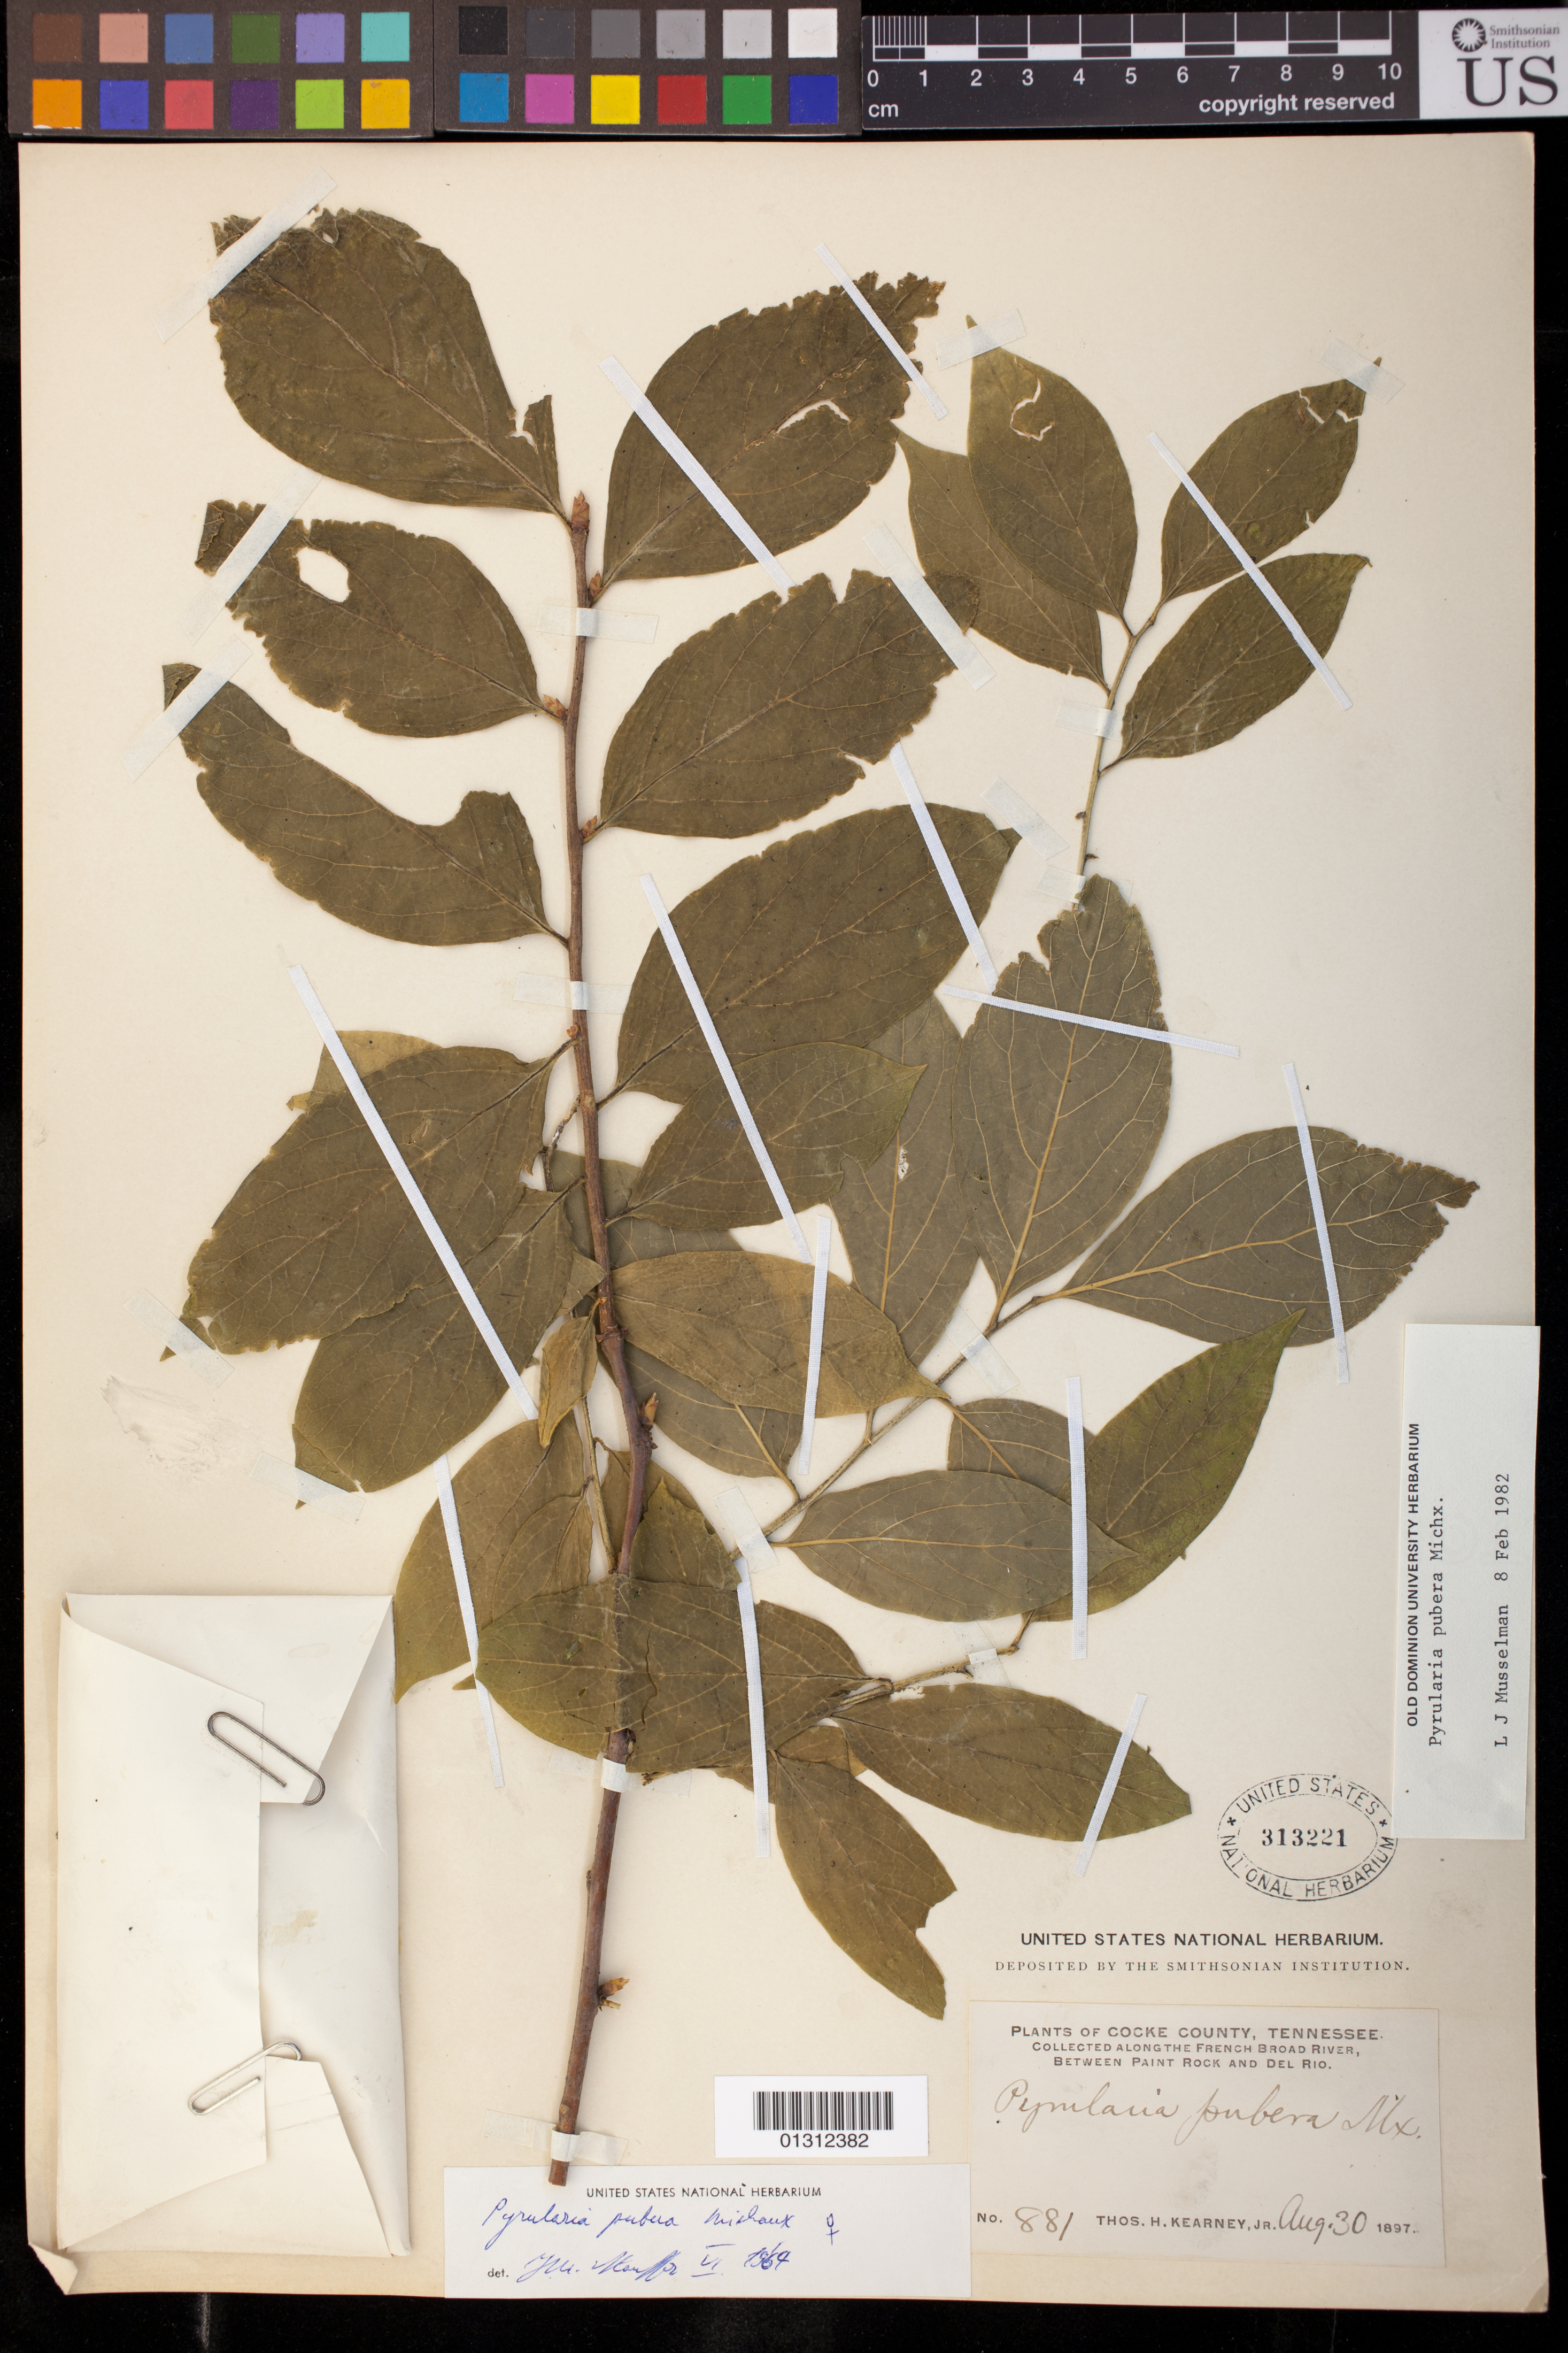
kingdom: Plantae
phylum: Tracheophyta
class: Magnoliopsida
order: Santalales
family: Cervantesiaceae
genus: Pyrularia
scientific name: Pyrularia pubera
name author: Michx.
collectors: T. H. Kearney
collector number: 881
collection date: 1897-08-30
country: United States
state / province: Tennessee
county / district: Cocke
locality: Along the French Broad River, between Paint Rock and Del Rio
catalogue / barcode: US 313221